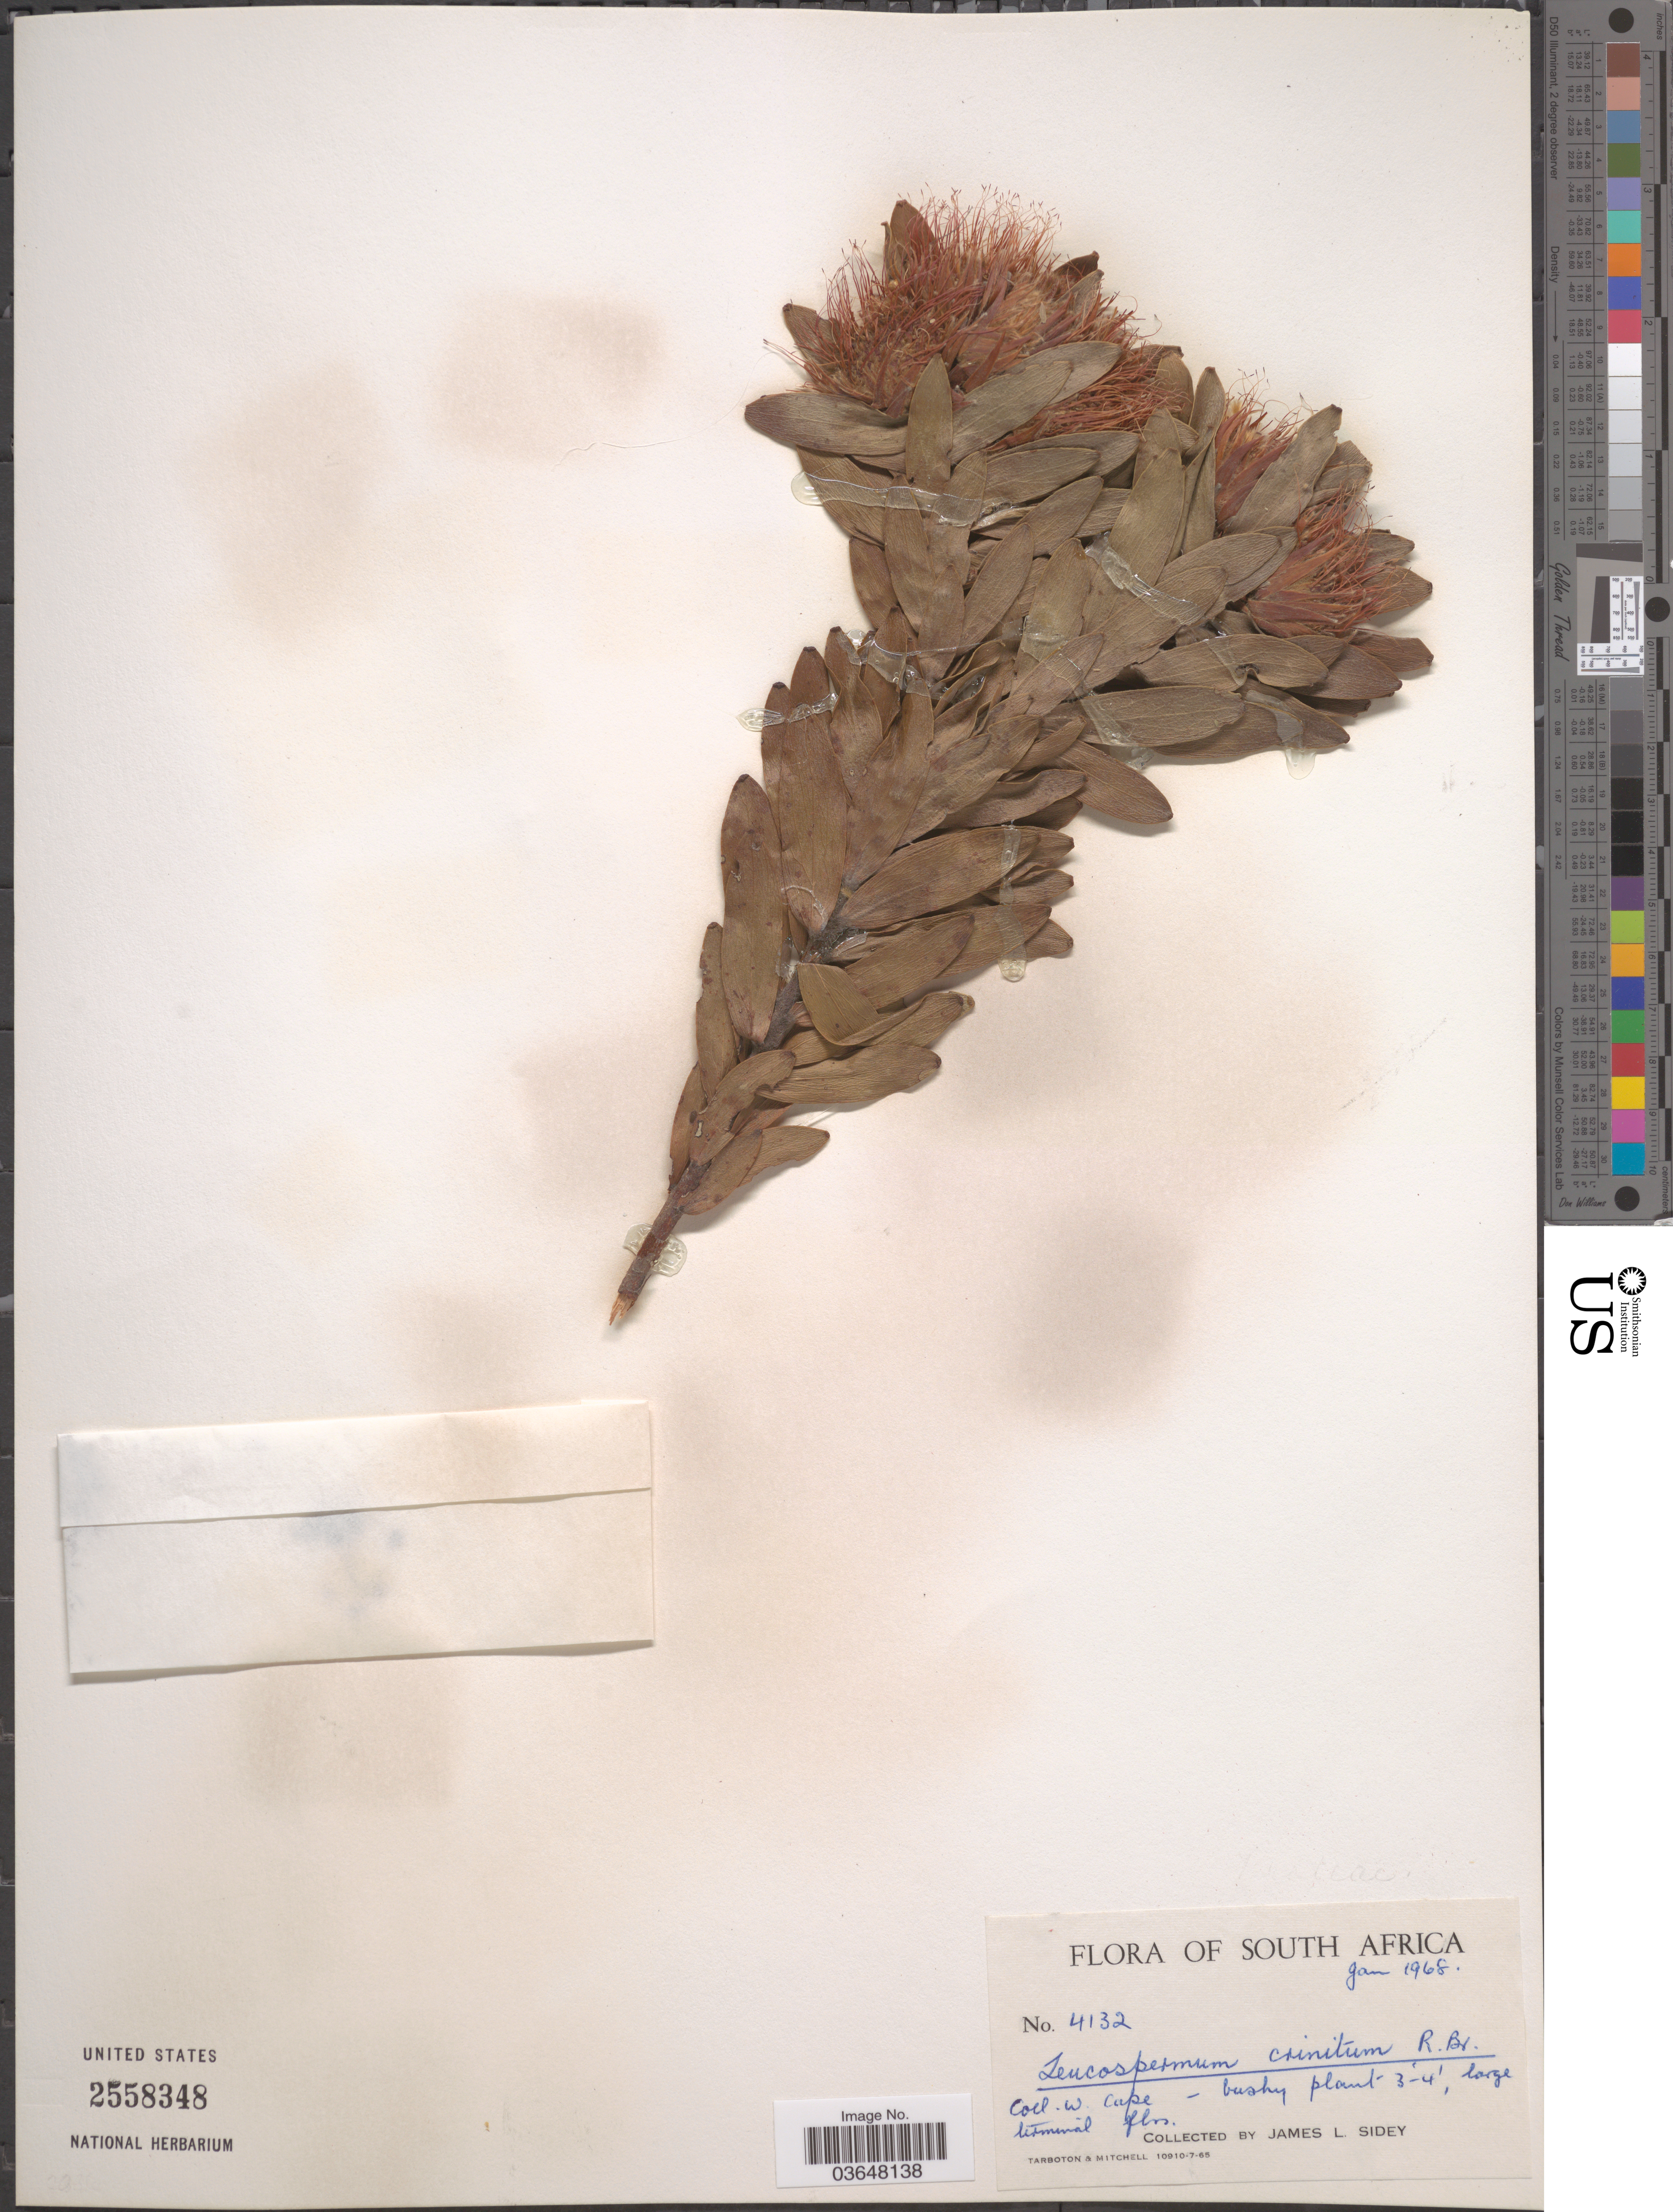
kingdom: Plantae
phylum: Tracheophyta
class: Magnoliopsida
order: Proteales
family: Proteaceae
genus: Leucospermum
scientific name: Leucospermum oleaefolium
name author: R. Br.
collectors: J. L. Sidey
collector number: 4132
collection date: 1968-01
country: South Africa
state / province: Western Cape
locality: W. Cape.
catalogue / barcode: US 2558348